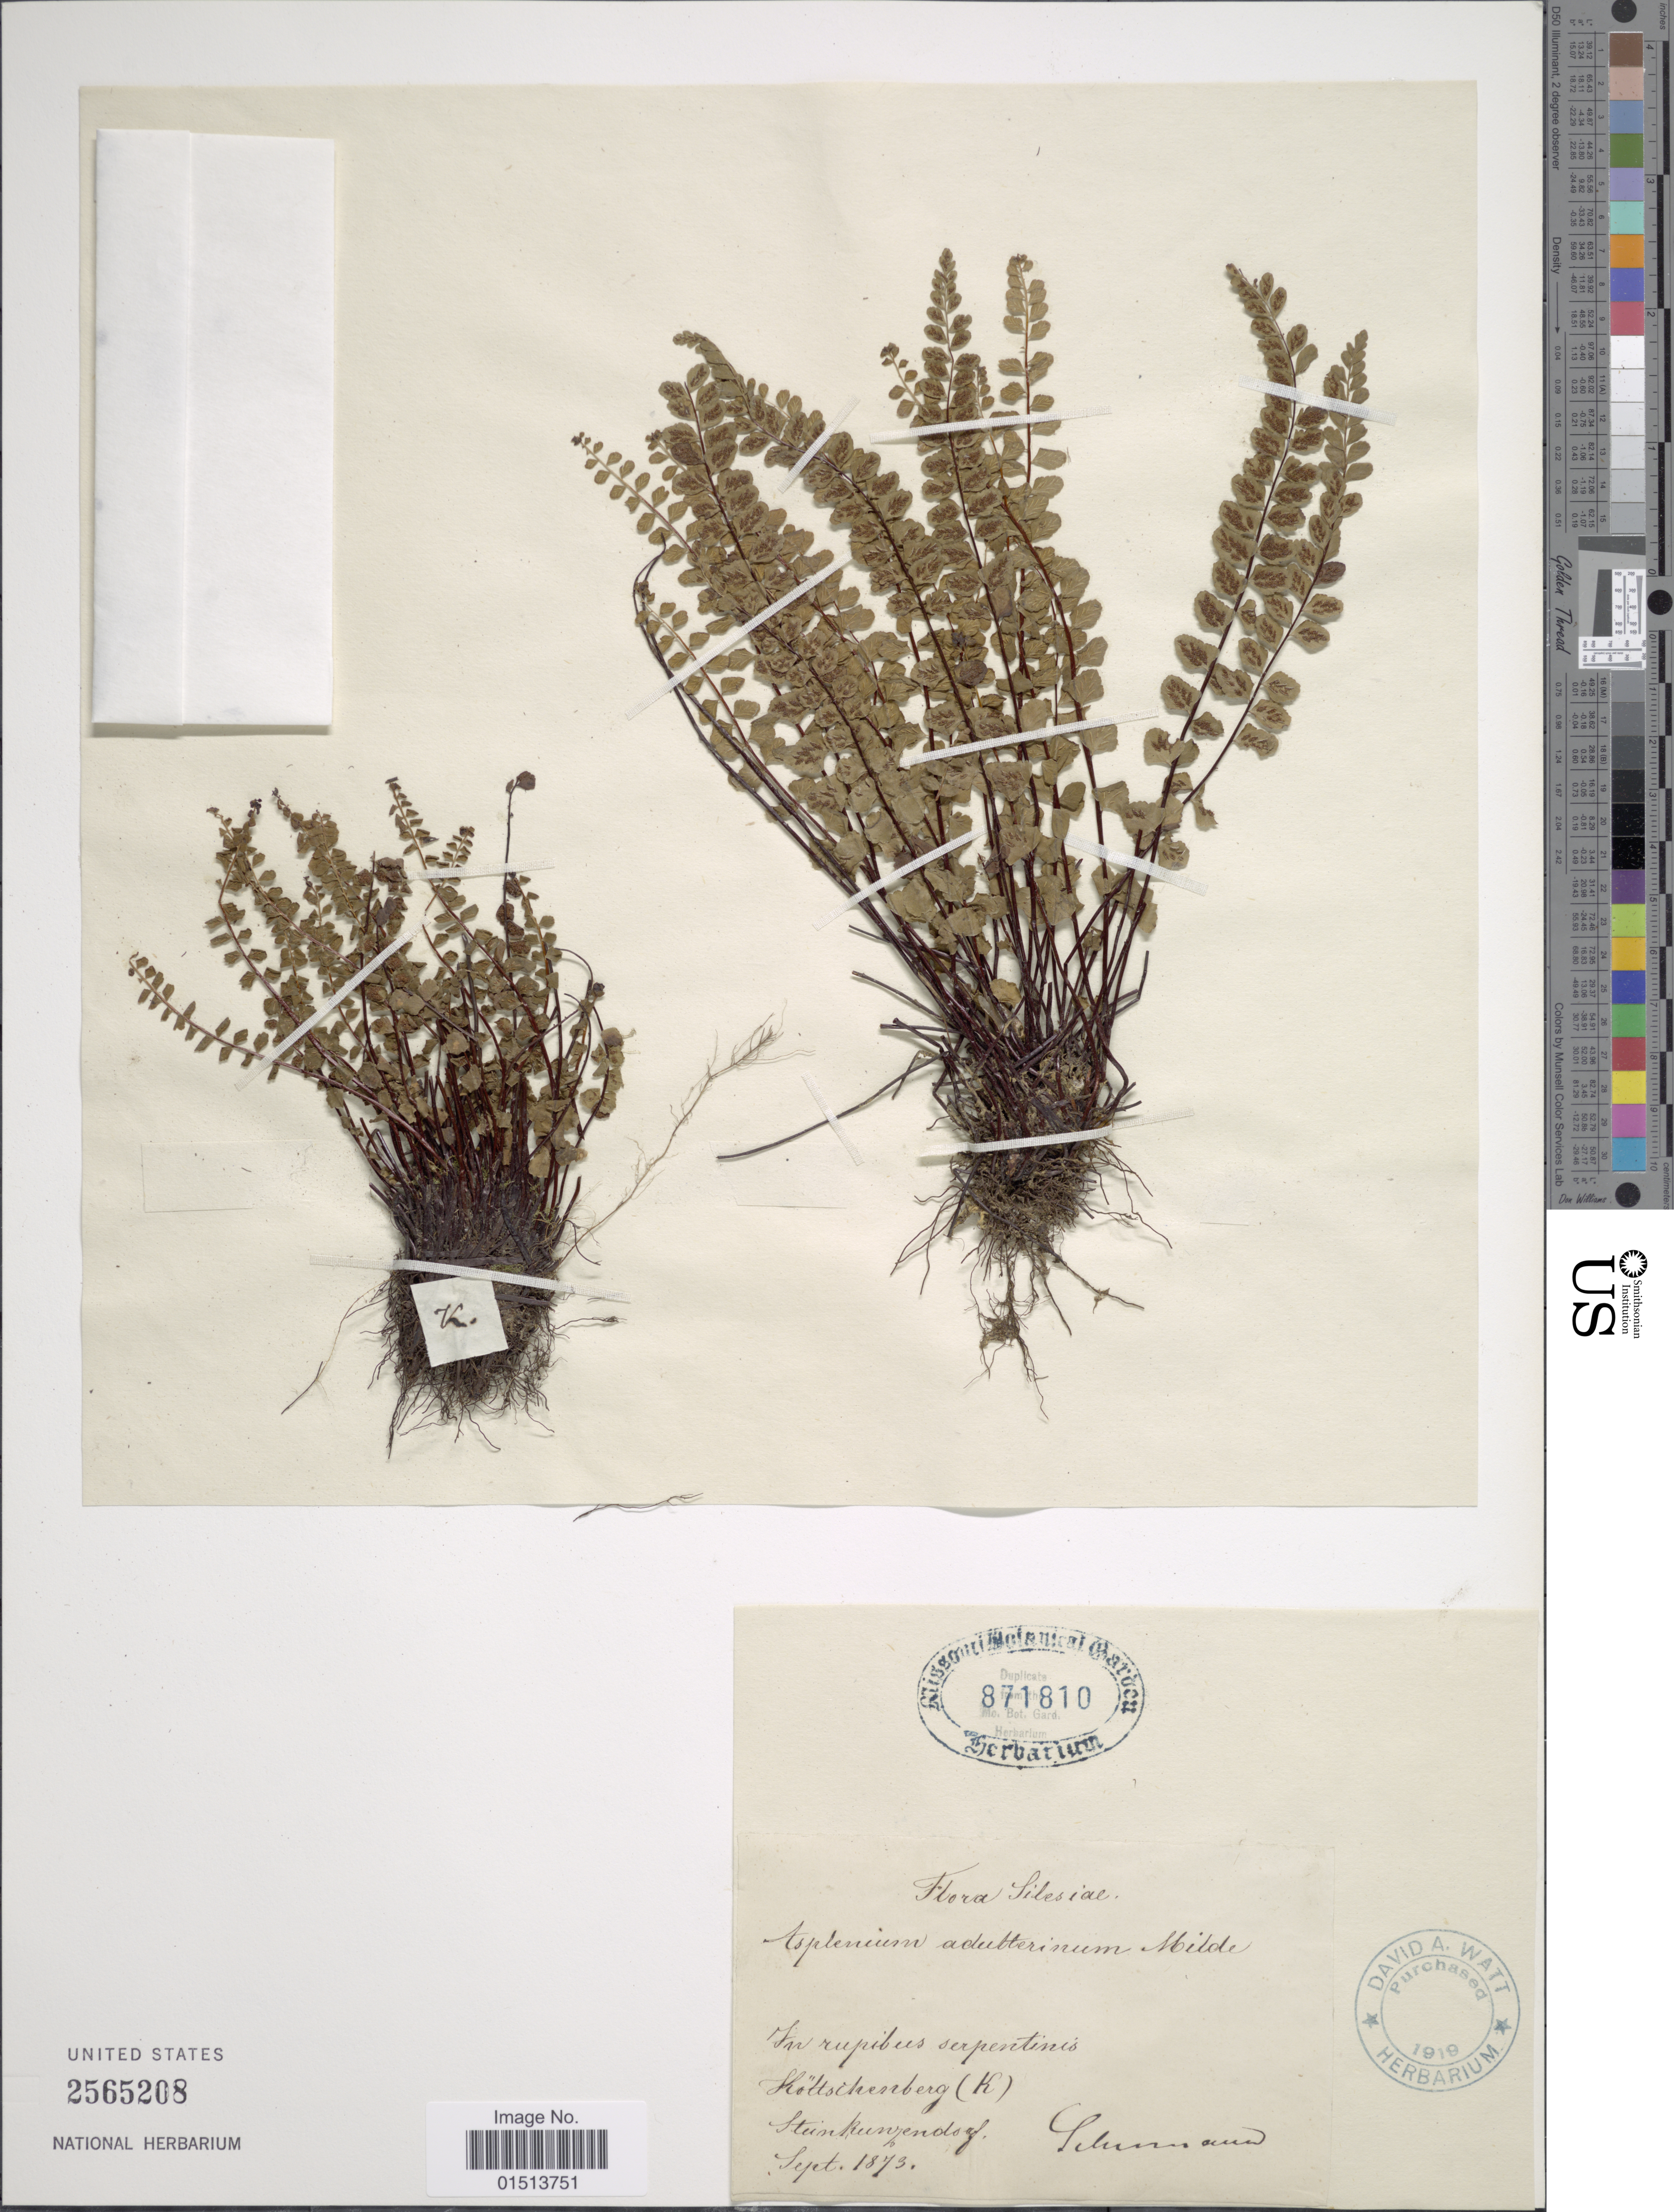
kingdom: Plantae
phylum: Tracheophyta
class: Polypodiopsida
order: Polypodiales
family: Aspleniaceae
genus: Asplenium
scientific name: Asplenium adulterinum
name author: Milde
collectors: -- Schumann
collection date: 1873-09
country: Poland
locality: In rupibus serpentin Köttschenberg (K) Steinkuwendog. [interpreted]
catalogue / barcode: US 871810